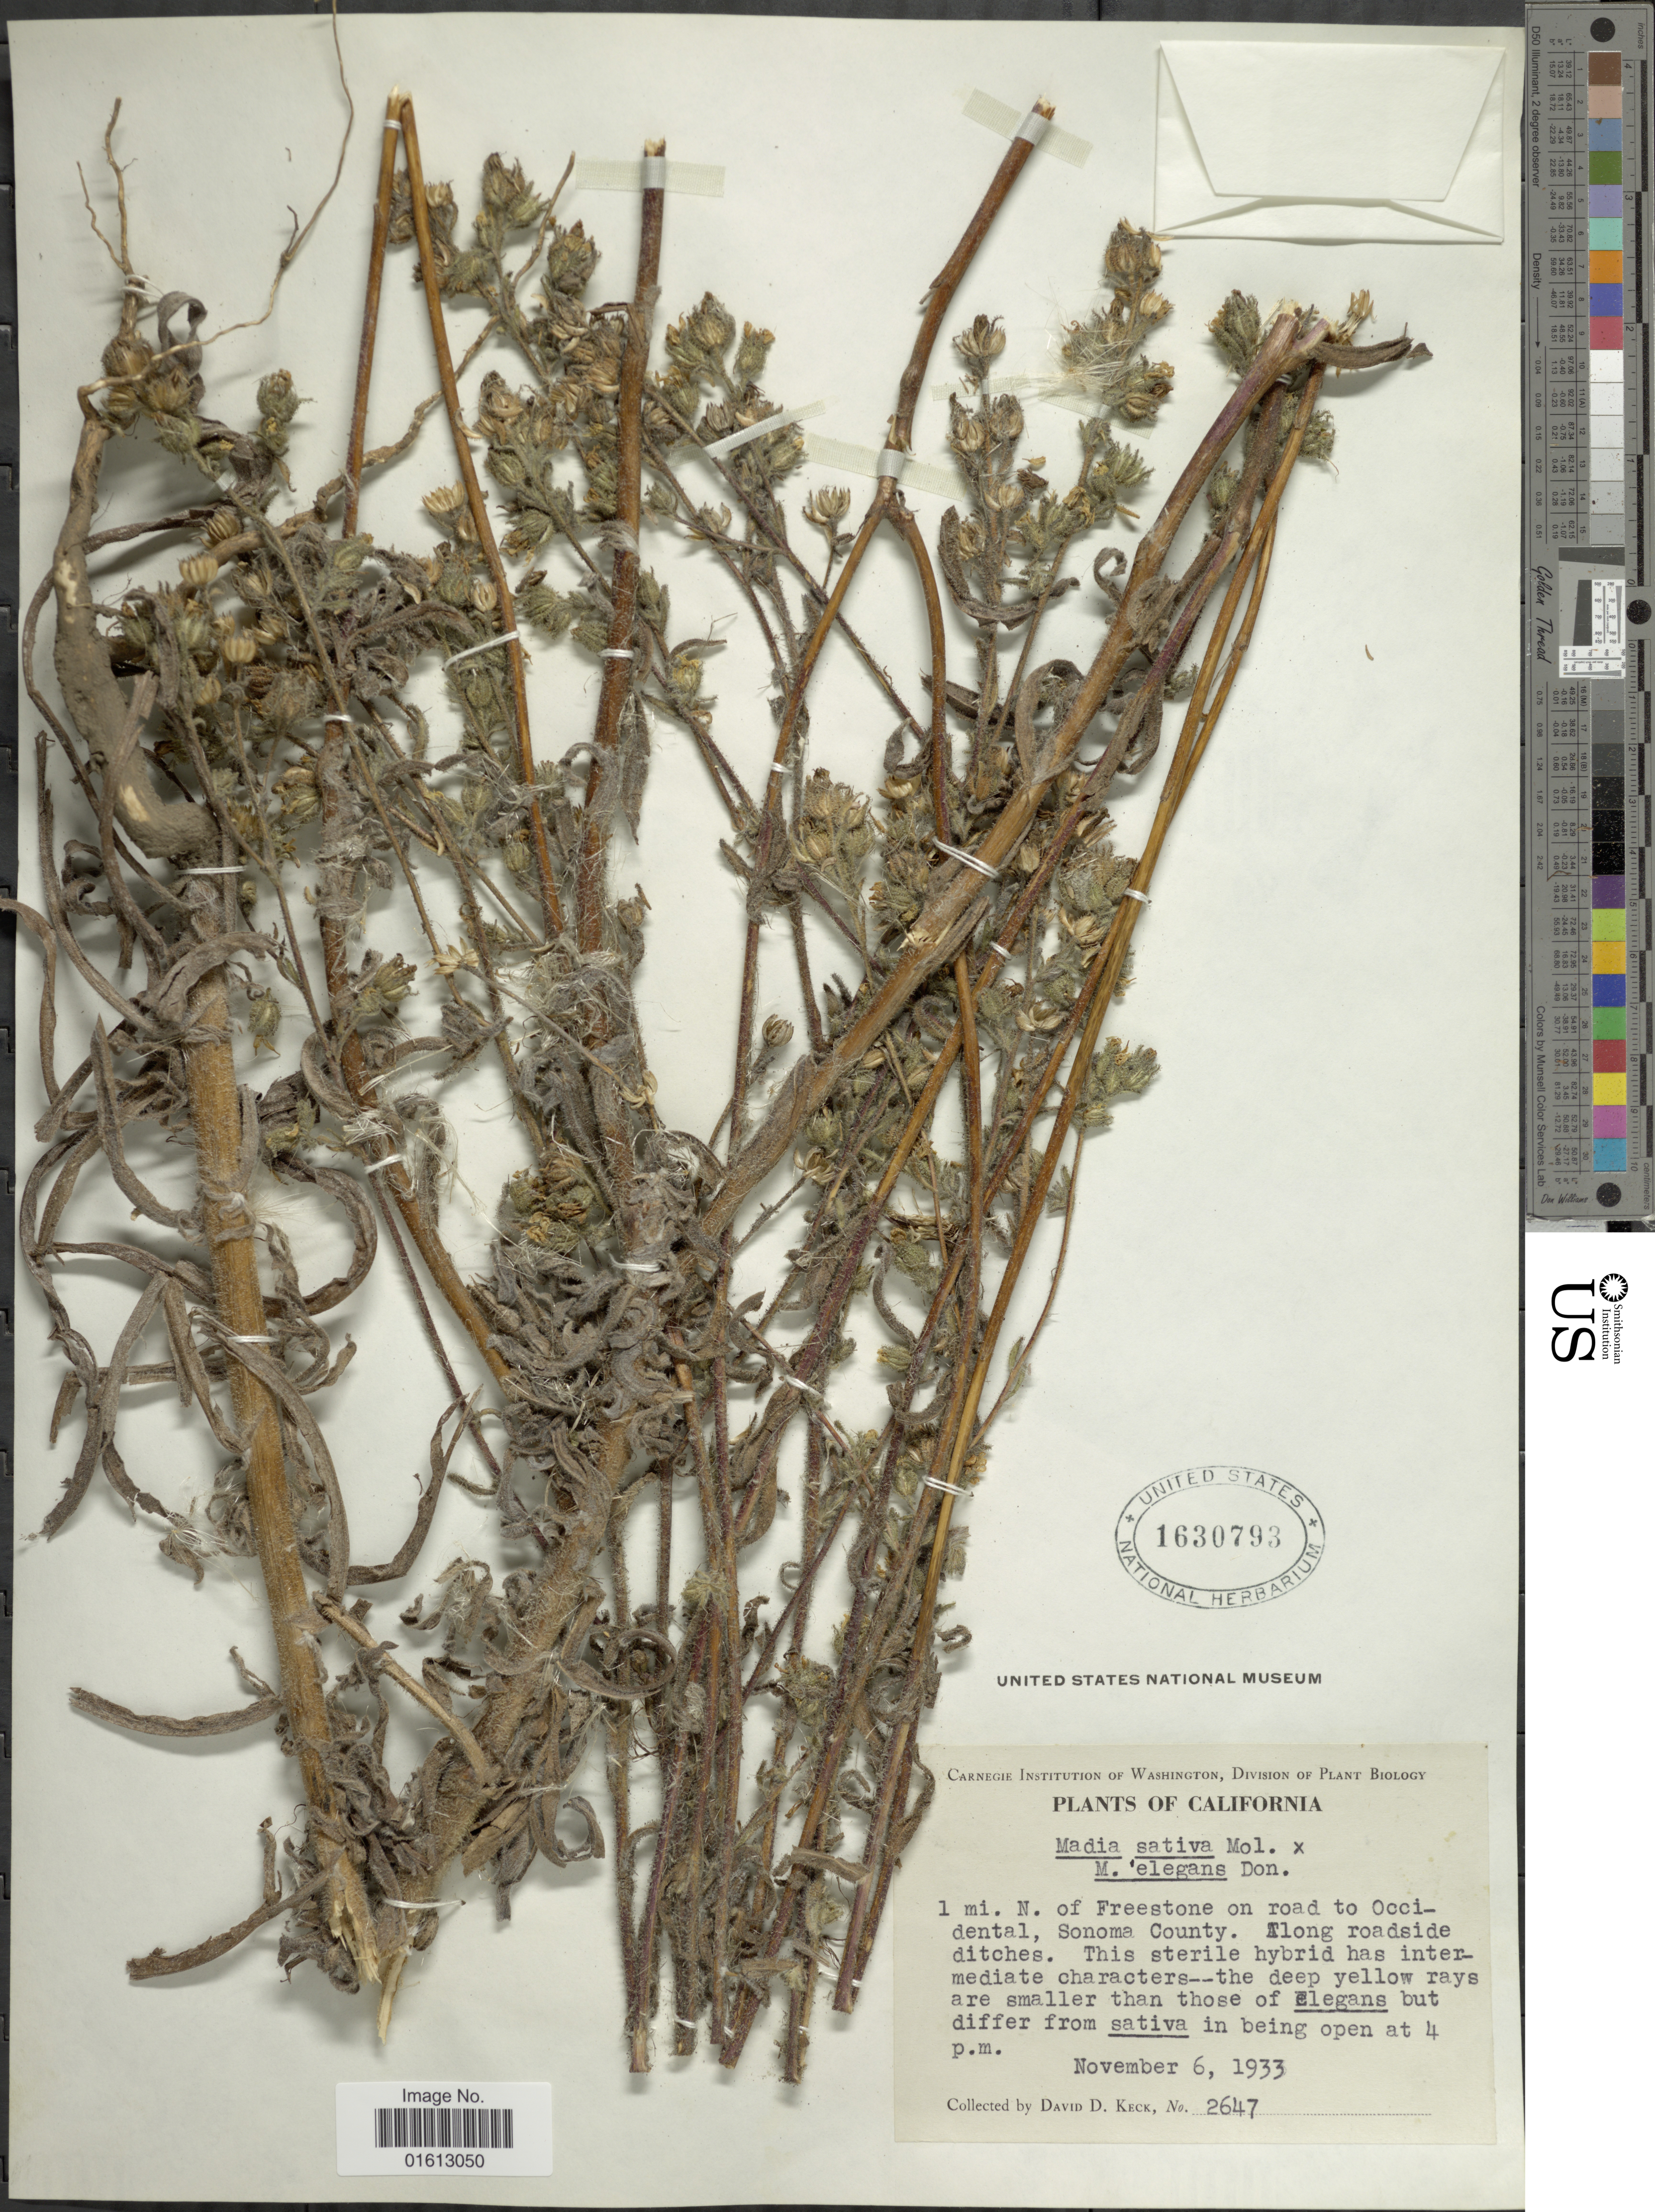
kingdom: Plantae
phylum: Tracheophyta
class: Magnoliopsida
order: Asterales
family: Asteraceae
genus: Madia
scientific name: Madia sativa subsp. sativa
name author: Molina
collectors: D. D. Keck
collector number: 2647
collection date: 1933-11-06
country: United States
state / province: California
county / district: Sonoma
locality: California, 1 mi. N. of Freestone on road to Occidental, Sonoma County.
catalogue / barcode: US 1630793